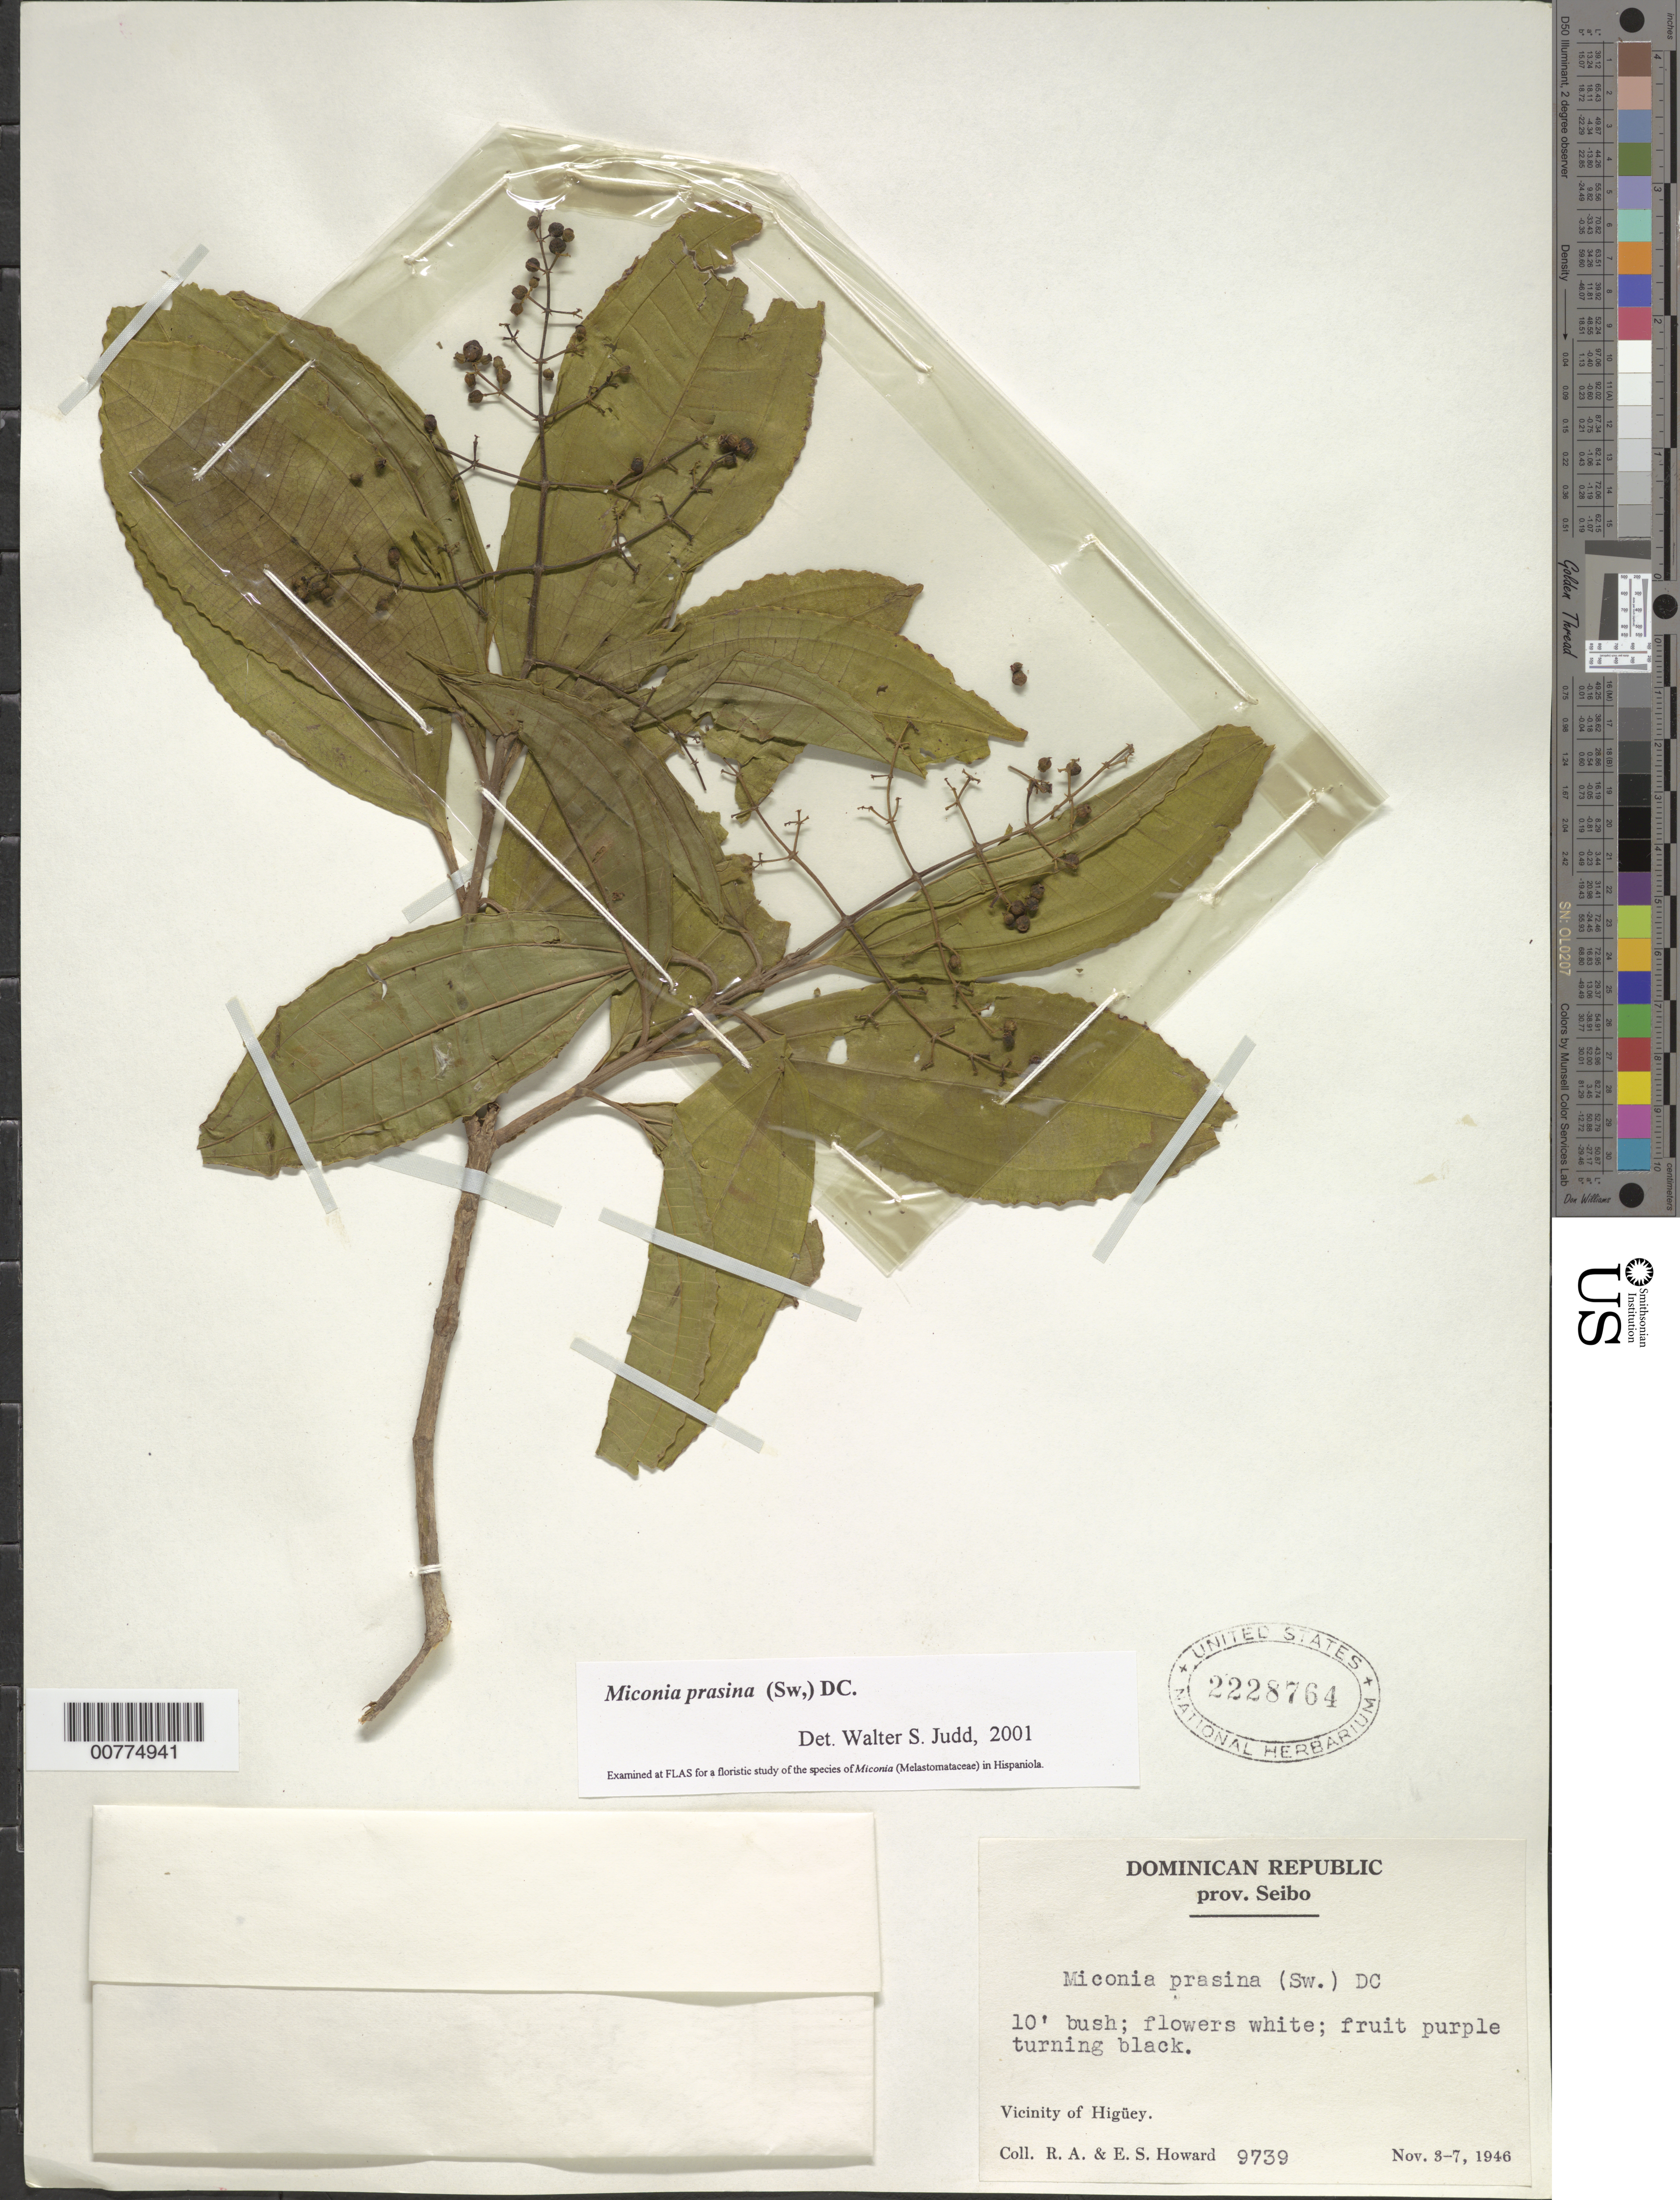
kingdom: Plantae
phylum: Tracheophyta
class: Magnoliopsida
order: Myrtales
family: Melastomataceae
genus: Miconia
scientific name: Miconia prasina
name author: (Sw.) DC.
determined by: Judd, Walter S.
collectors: R. A. Howard & E. S. Howard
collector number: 9739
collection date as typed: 03 Nov 1947 to 07 Nov 1947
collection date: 1947-11-03/1947-11-07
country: Dominican Republic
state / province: El Seibo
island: Hispaniola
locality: Vicinity of Higüey.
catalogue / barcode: US 2228764